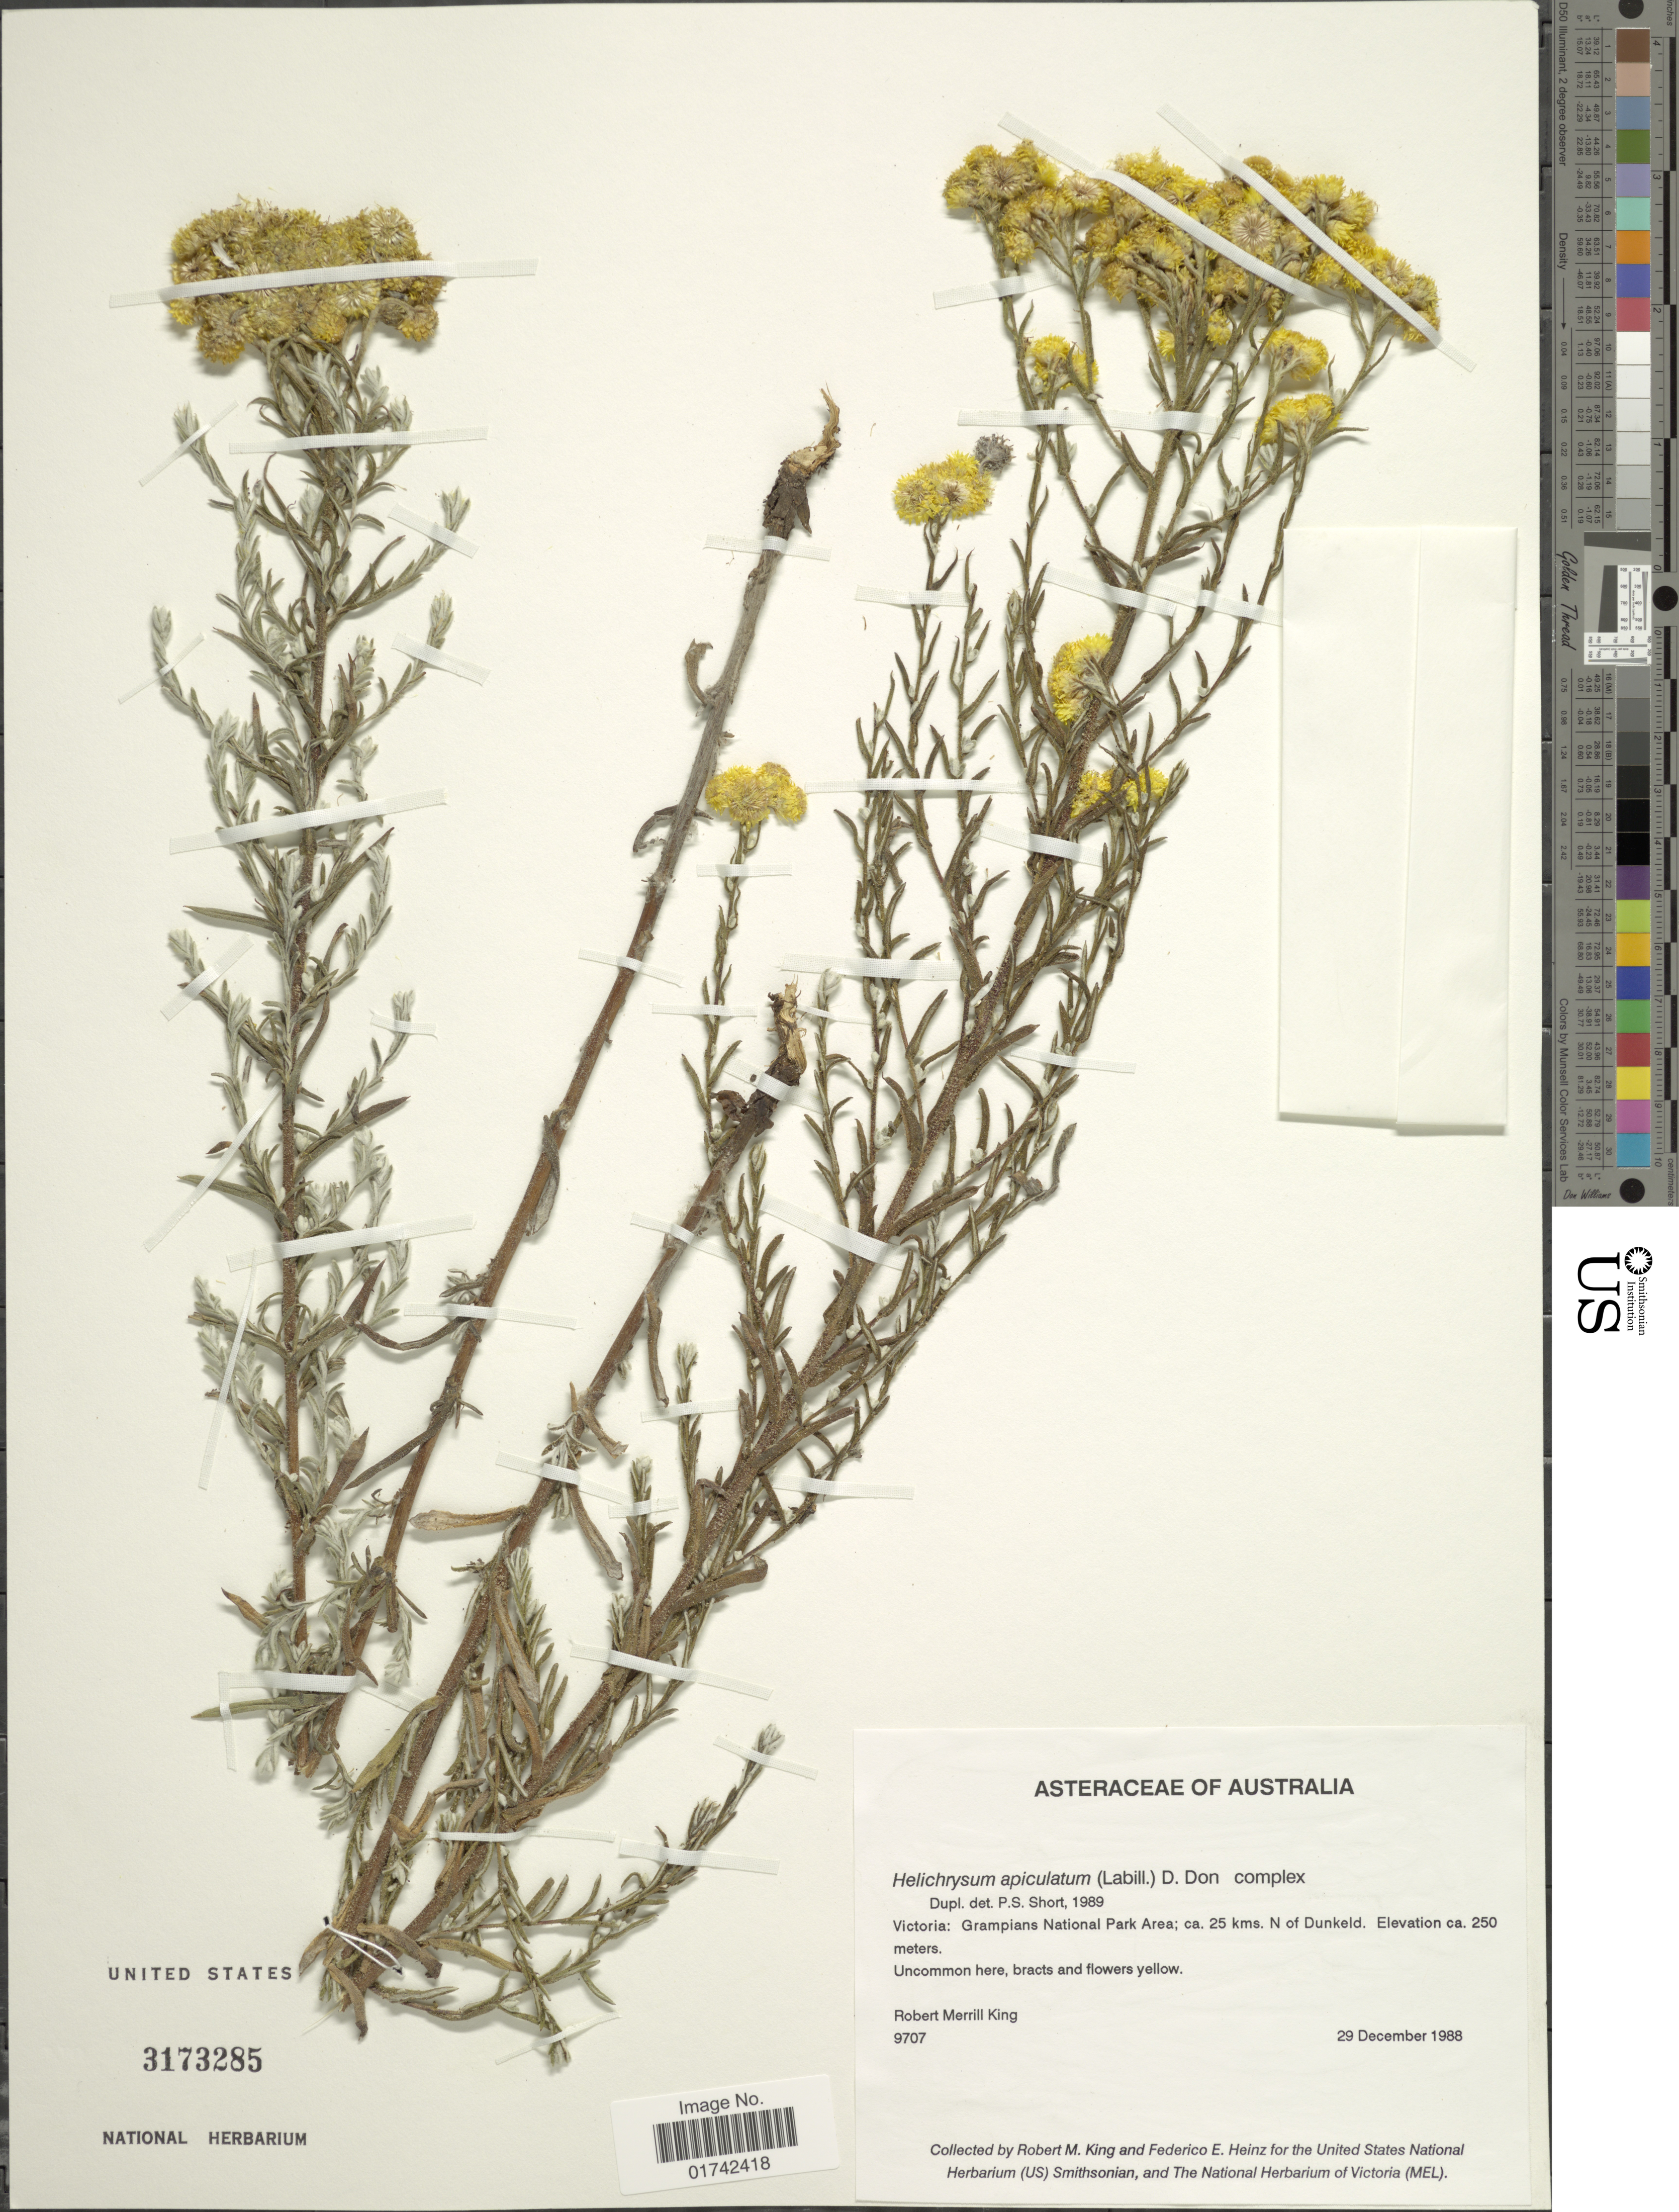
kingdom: Plantae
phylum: Tracheophyta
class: Magnoliopsida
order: Asterales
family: Asteraceae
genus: Helichrysum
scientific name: Helichrysum apiculatum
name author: (Labill.) D. Don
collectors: R. M. King & F. Heinz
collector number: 9707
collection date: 1988-12-29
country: Australia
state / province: Victoria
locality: Victoria, Grampians National Park Area, ca 25 kms N of Dunkeld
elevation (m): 250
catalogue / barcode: US 3173285